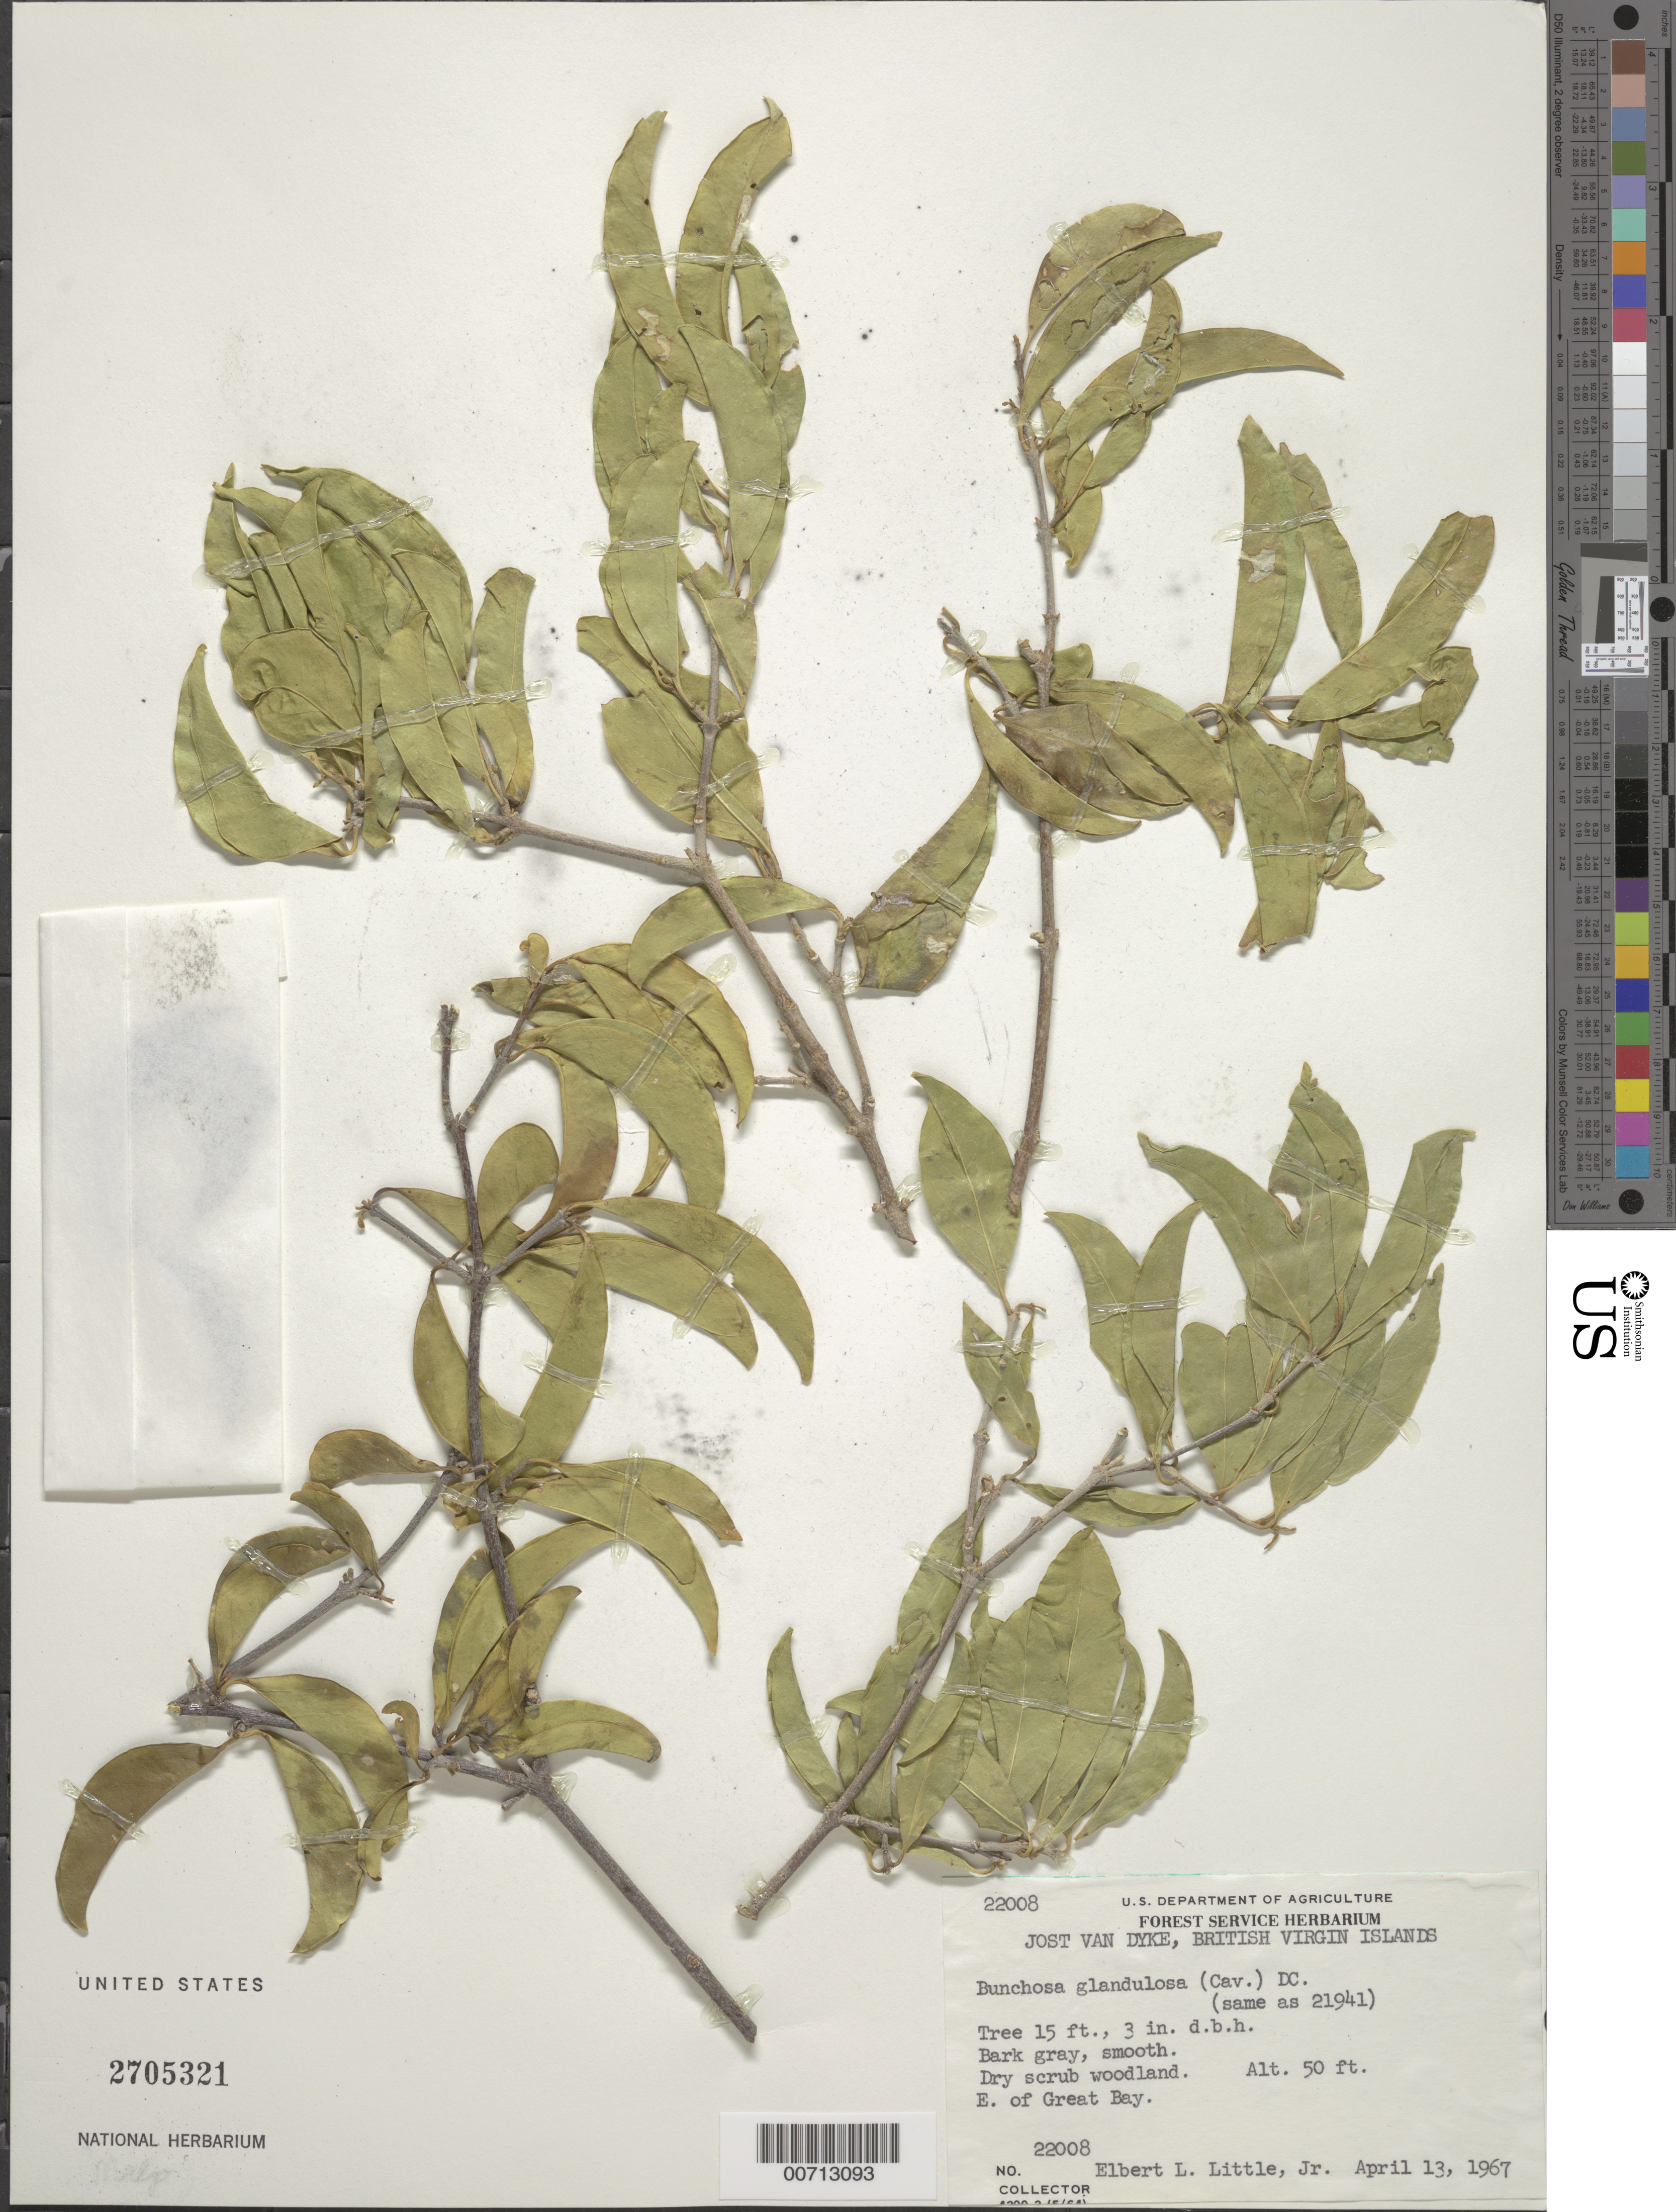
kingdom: Plantae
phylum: Tracheophyta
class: Magnoliopsida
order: Malpighiales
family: Malpighiaceae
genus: Bunchosia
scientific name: Bunchosia glandulosa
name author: (Cav.) Rich. ex Juss.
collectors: E. L. Little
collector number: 22008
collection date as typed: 13 Apr 1967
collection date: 1967-04-13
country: British Virgin Islands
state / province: Jost Van Dyke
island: Jost Van Dyke Island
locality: Great Bay, E of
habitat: Dry scrub woodland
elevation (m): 15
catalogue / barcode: US 2705321